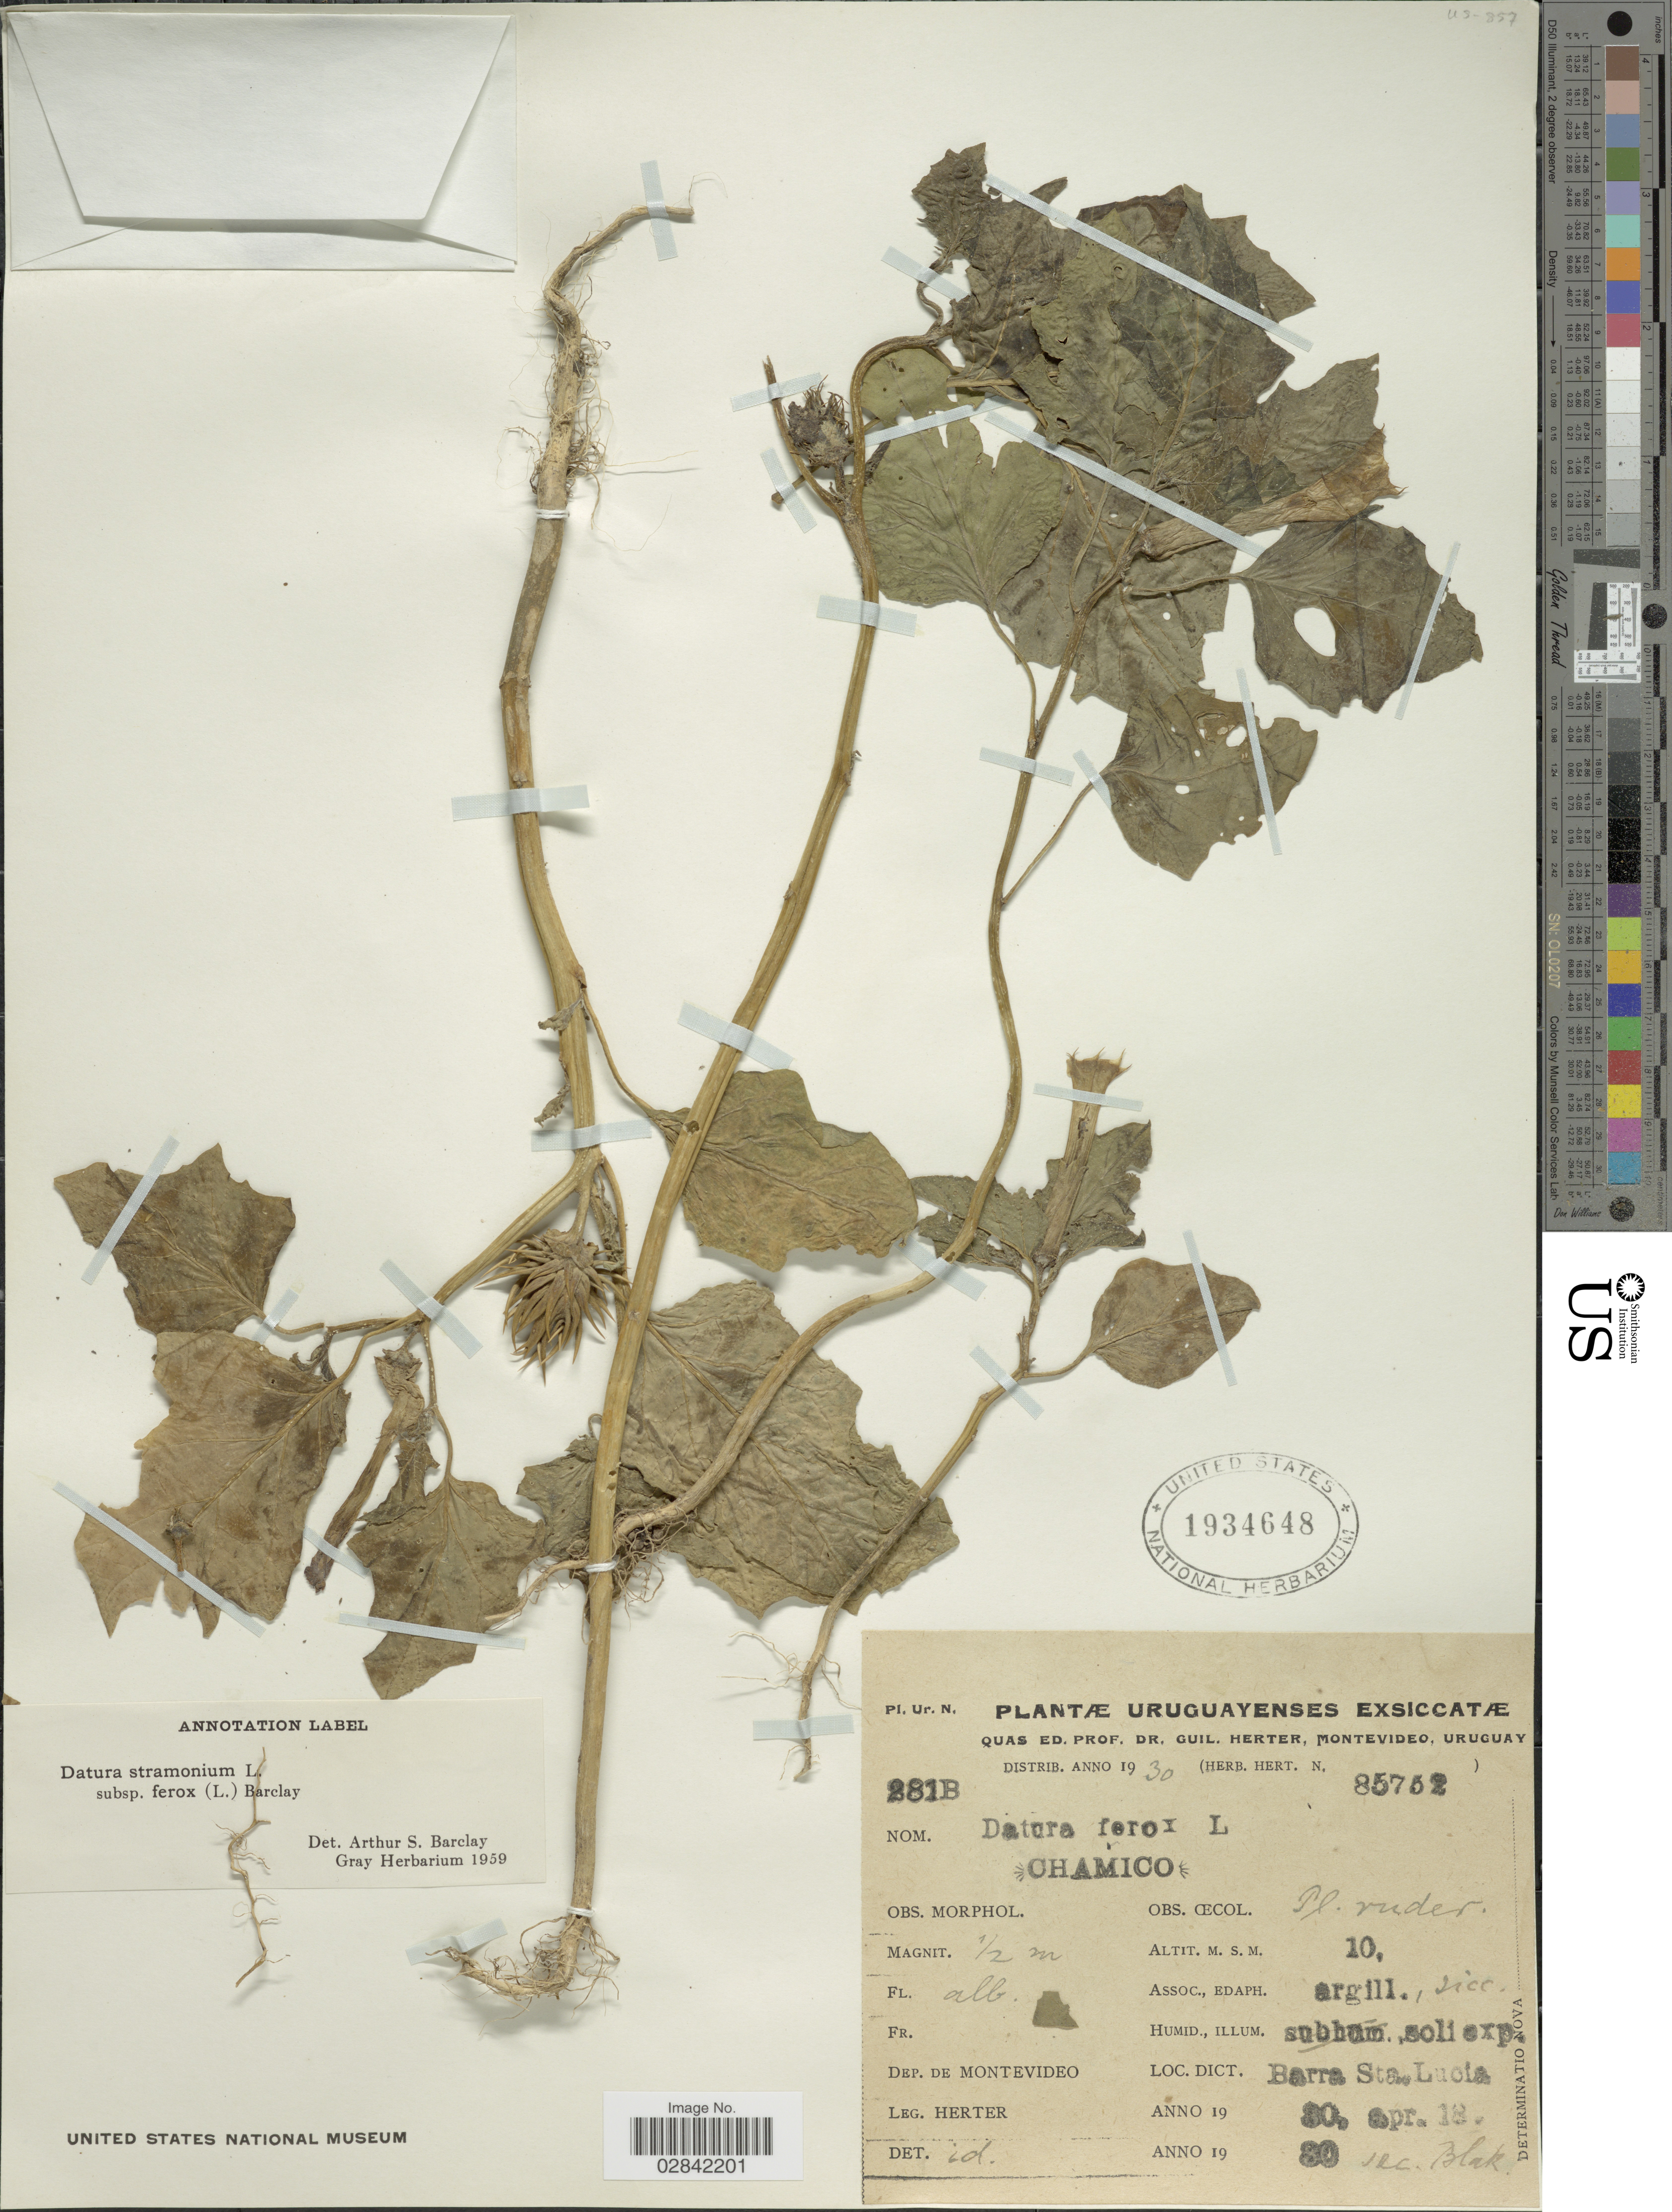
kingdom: Plantae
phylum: Tracheophyta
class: Magnoliopsida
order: Solanales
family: Solanaceae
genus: Datura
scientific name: Datura stramonium var. tatula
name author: (L.) Torr.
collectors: Herter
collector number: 281B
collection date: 1930-04-18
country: Uruguay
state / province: Montevideo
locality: Dep. de Montevideo, Barra Sta. Lucia.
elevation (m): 10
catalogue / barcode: US 1394648